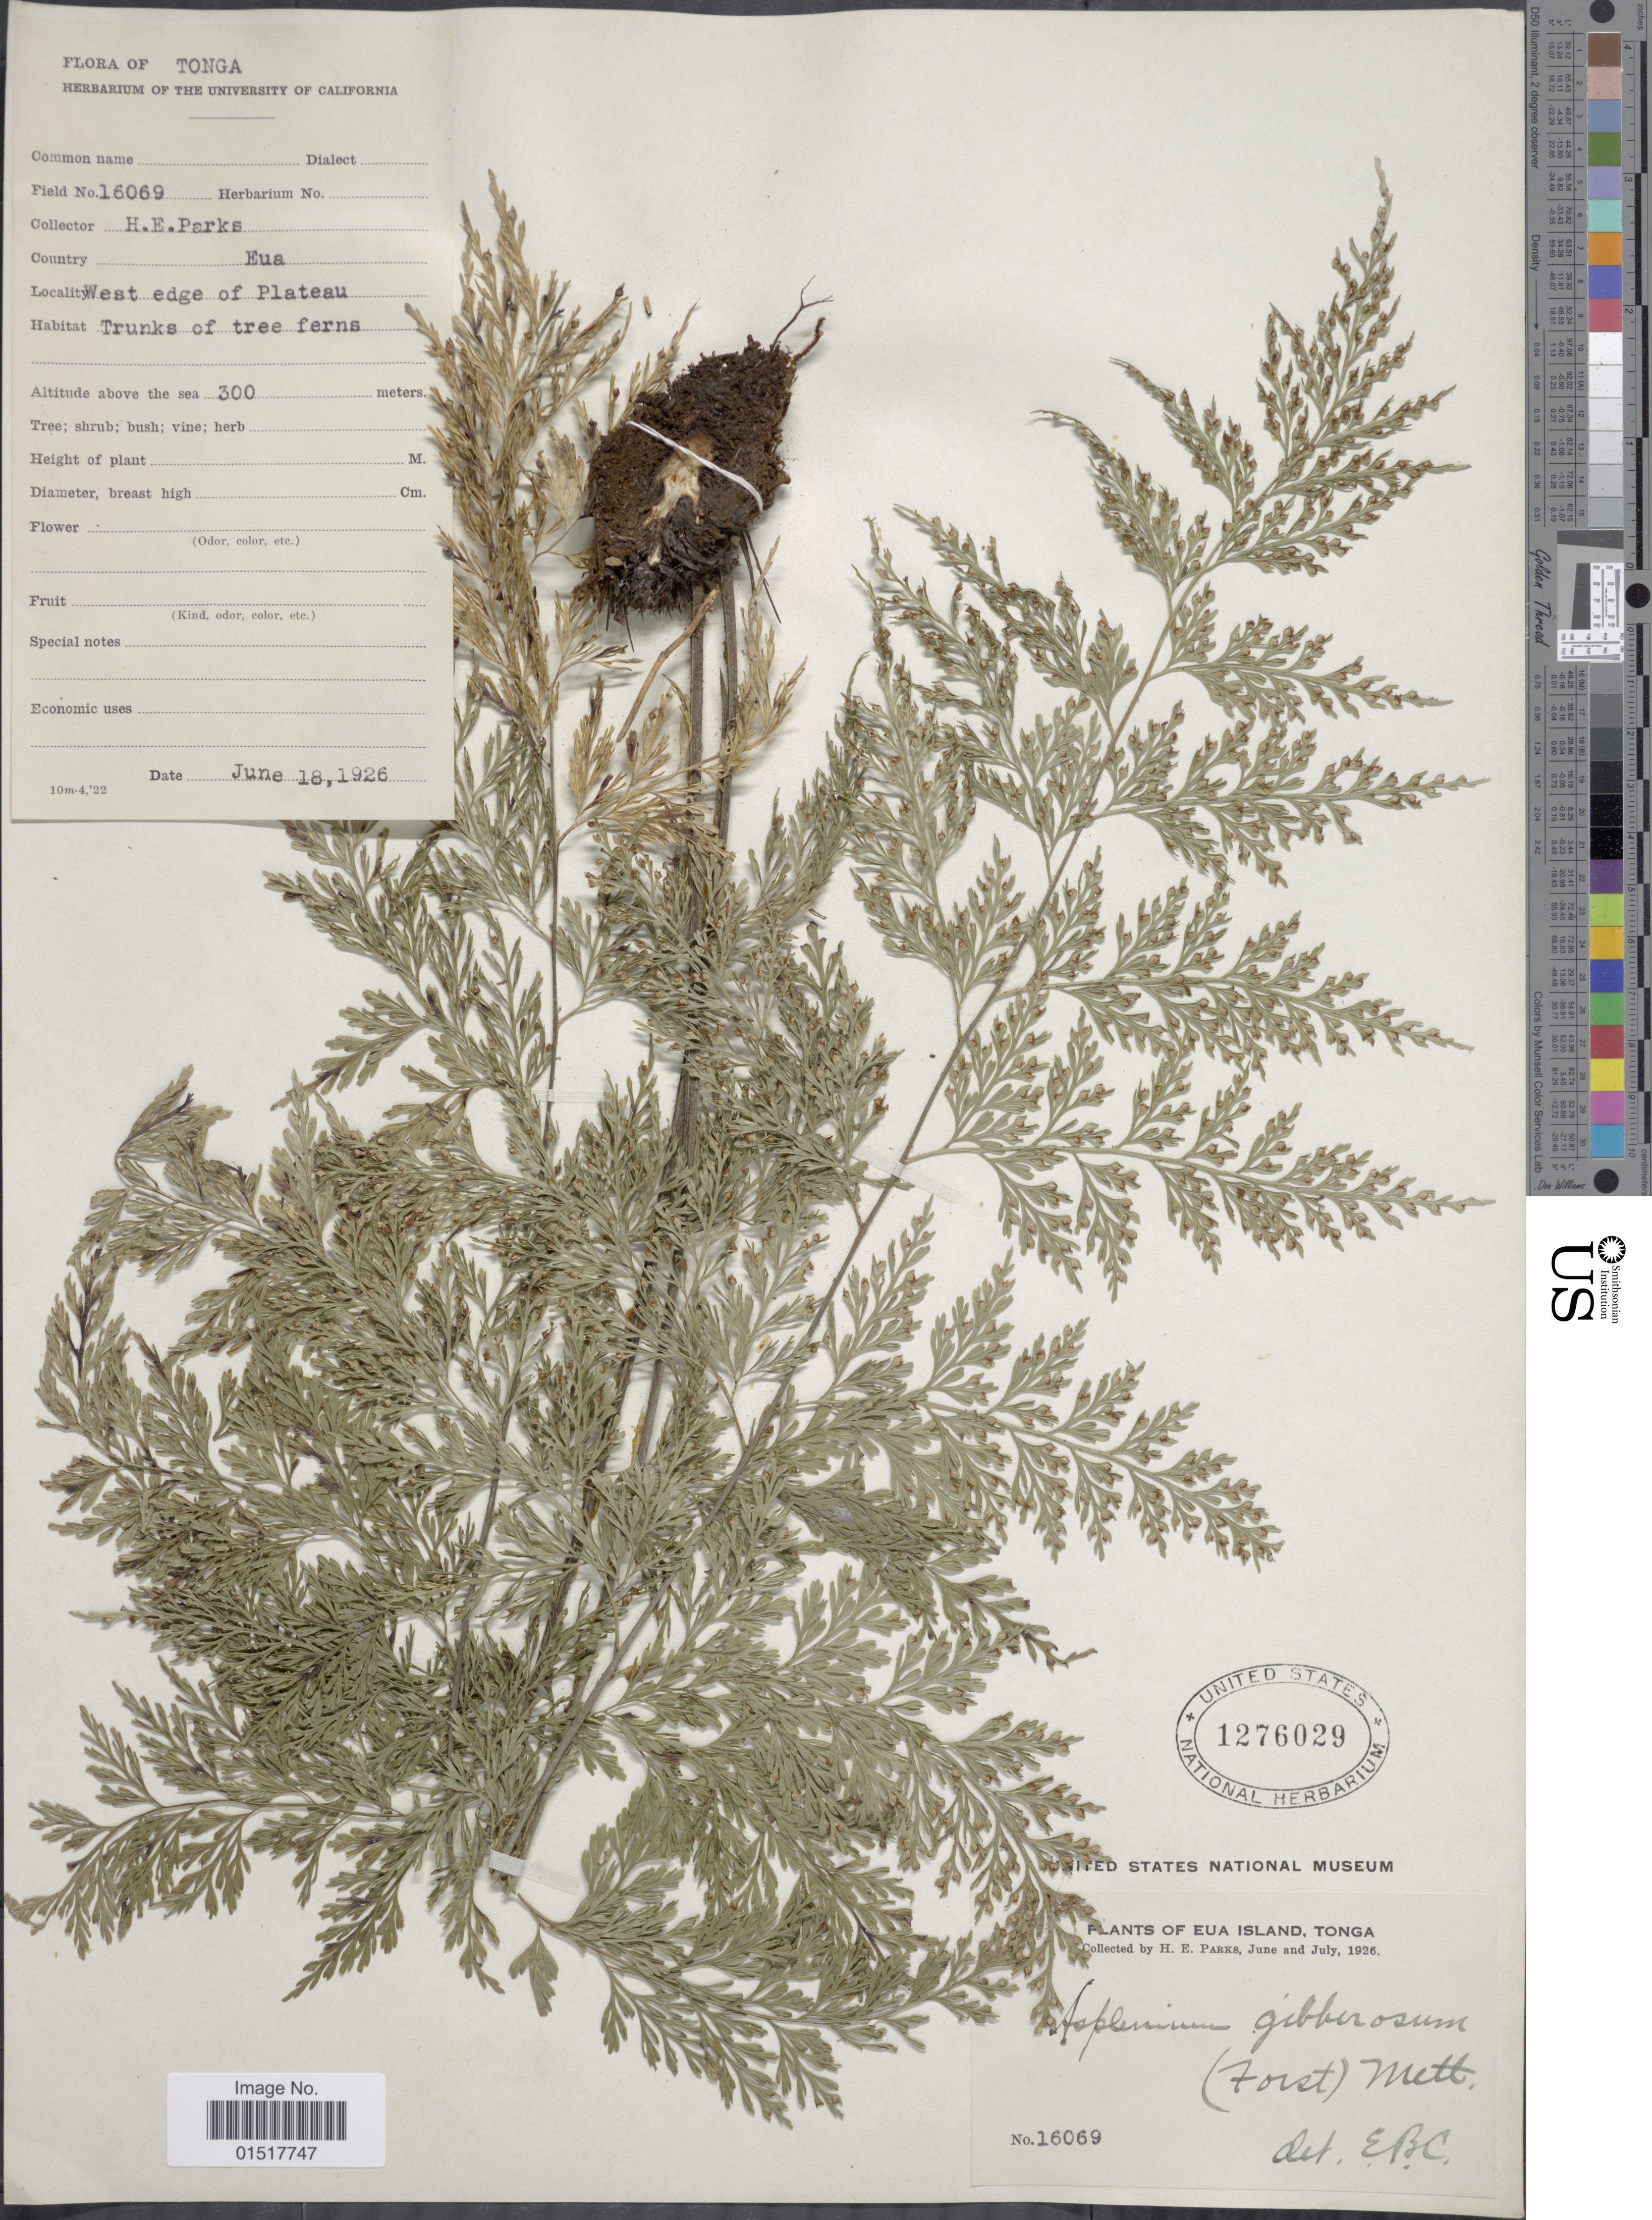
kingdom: Plantae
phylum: Tracheophyta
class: Polypodiopsida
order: Polypodiales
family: Aspleniaceae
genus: Asplenium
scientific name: Asplenium gibberosum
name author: (G. Forst.) Mett.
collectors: H. E. Parks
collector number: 16069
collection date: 1926-06-18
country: Tonga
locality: Country Eua. West edge of Plateau.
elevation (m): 300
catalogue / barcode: US 1276029